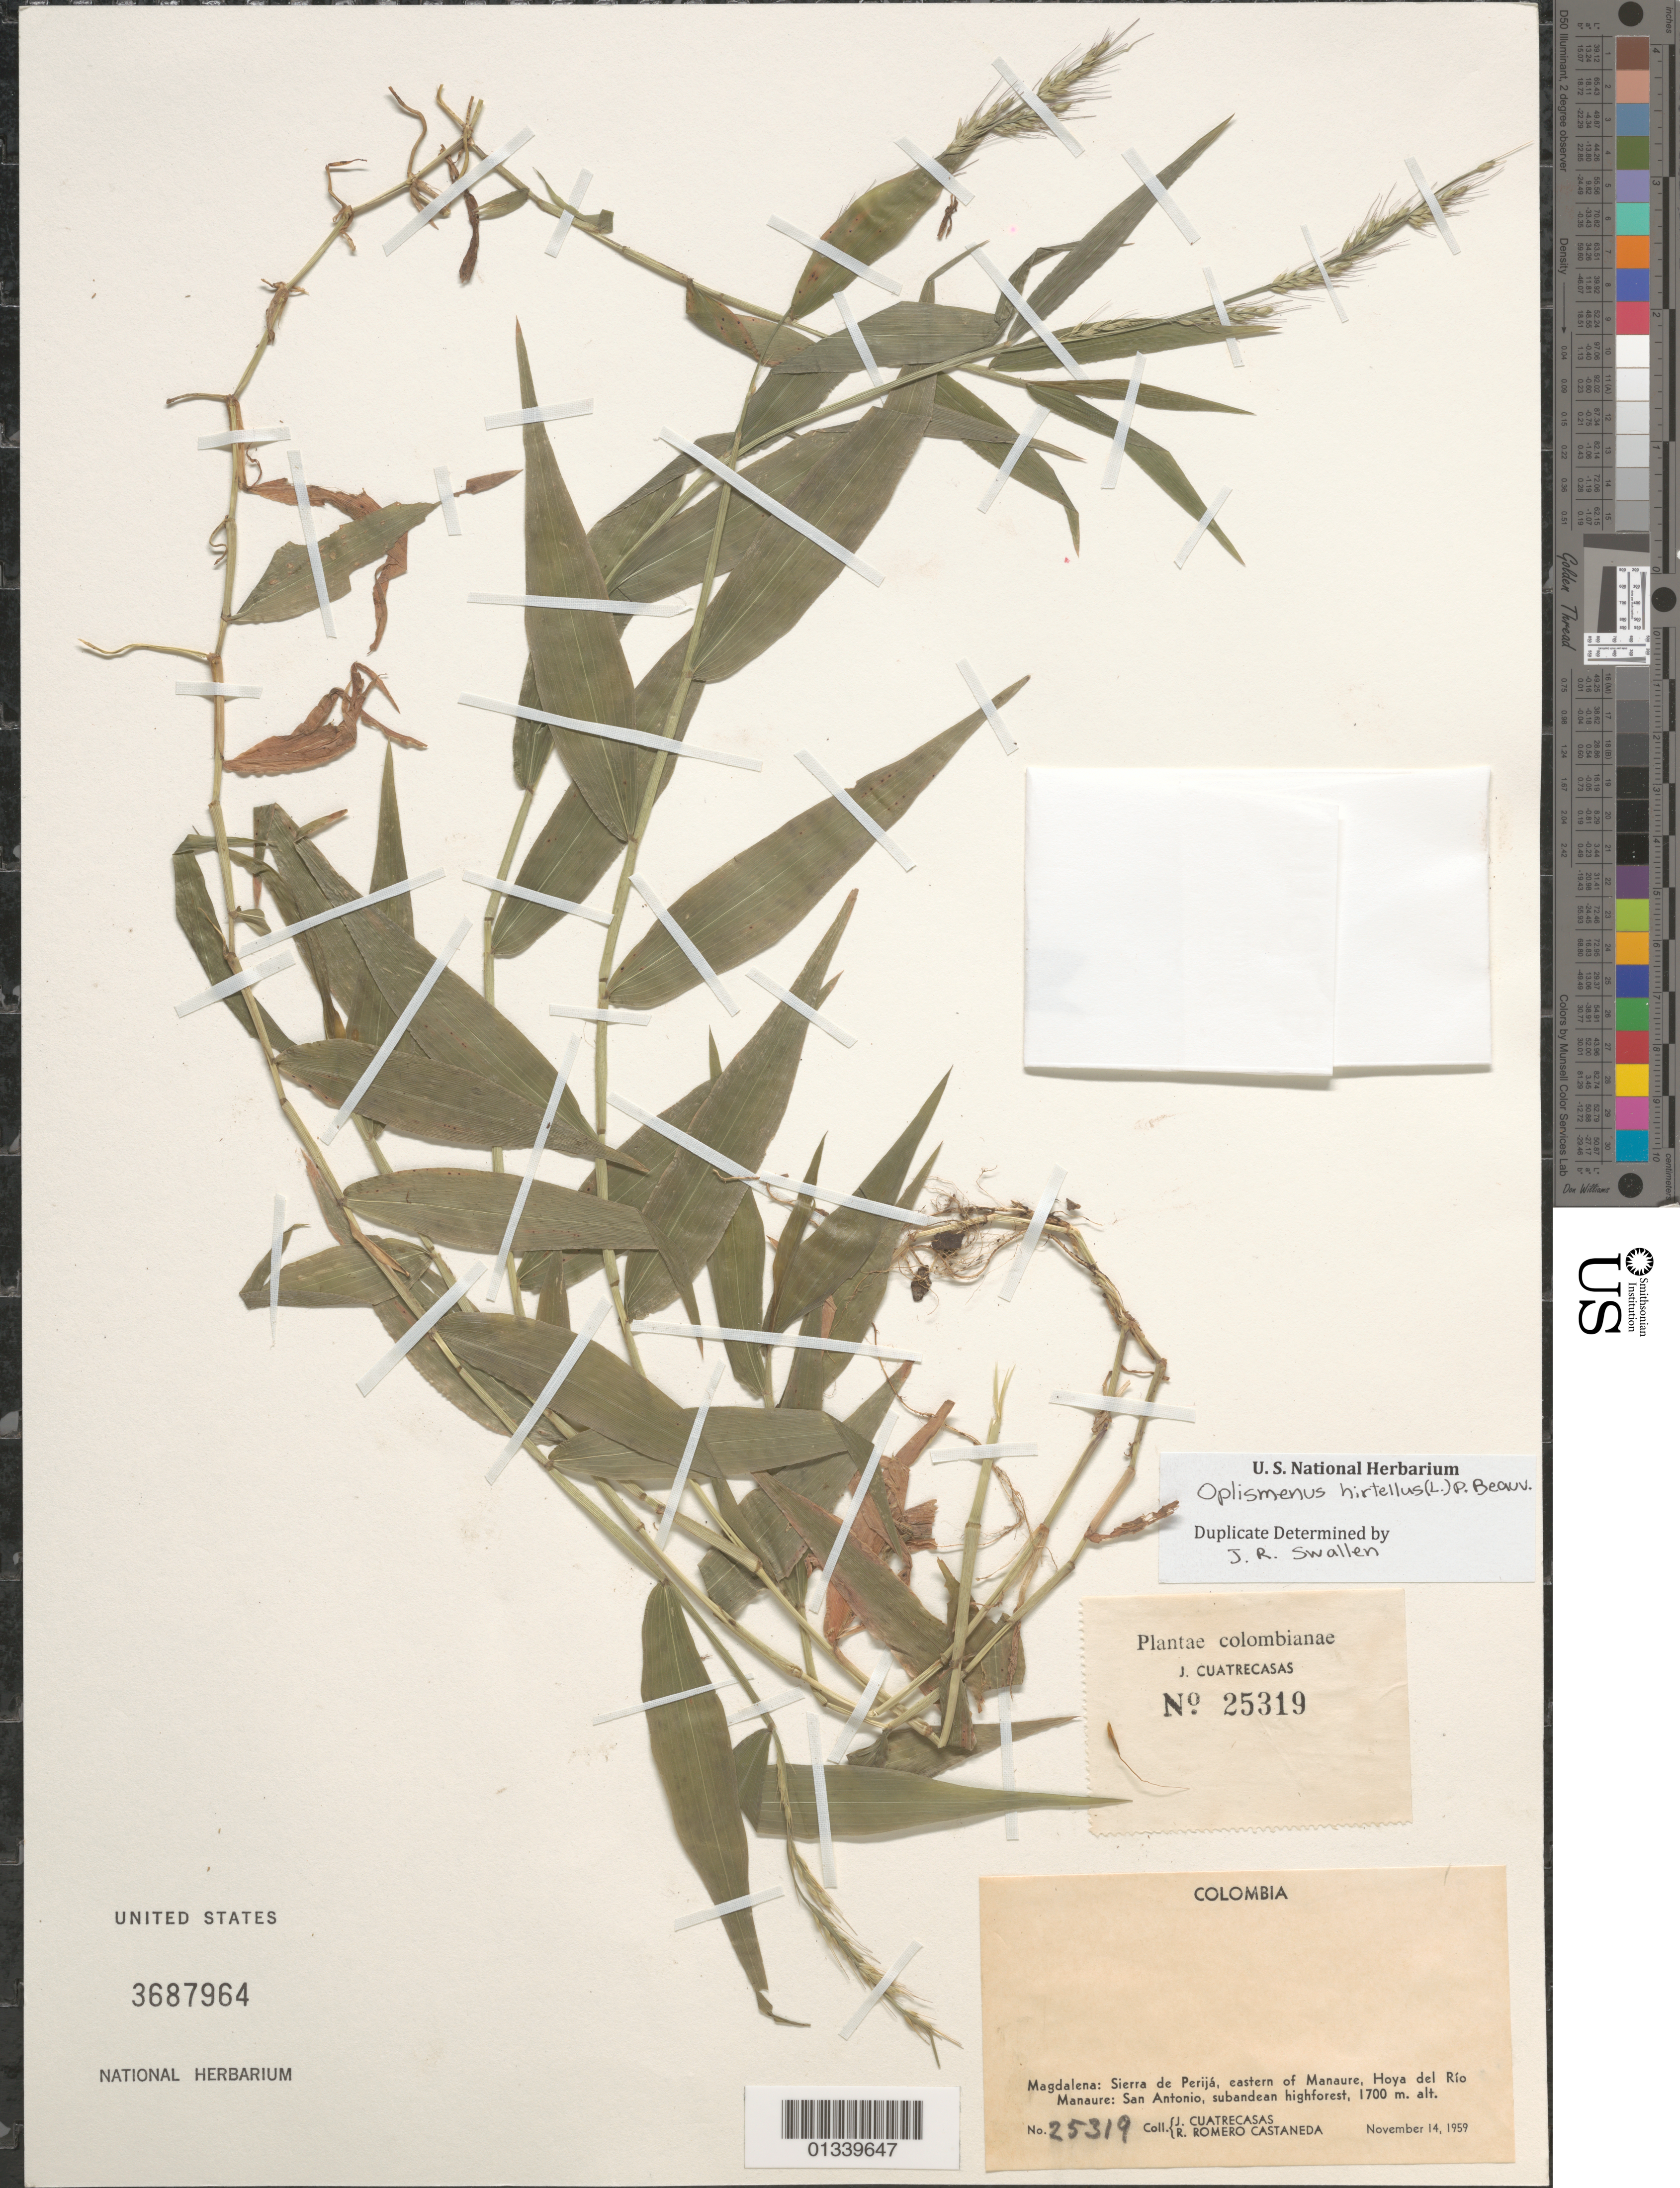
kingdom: Plantae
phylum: Tracheophyta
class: Liliopsida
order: Poales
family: Poaceae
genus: Oplismenus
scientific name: Oplismenus hirtellus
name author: (L.) P. Beauv.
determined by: Swallen, Jason R.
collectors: J. Cuatrecasas & R. Romero Castañeda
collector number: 25319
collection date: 1959-11-14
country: Colombia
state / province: Magdalena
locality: Sierra de Perjia, eastern of Manaure, Hoya del Pio Manaure: San Antonio.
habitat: Subandean highforest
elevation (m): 1700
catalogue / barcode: US 3687964